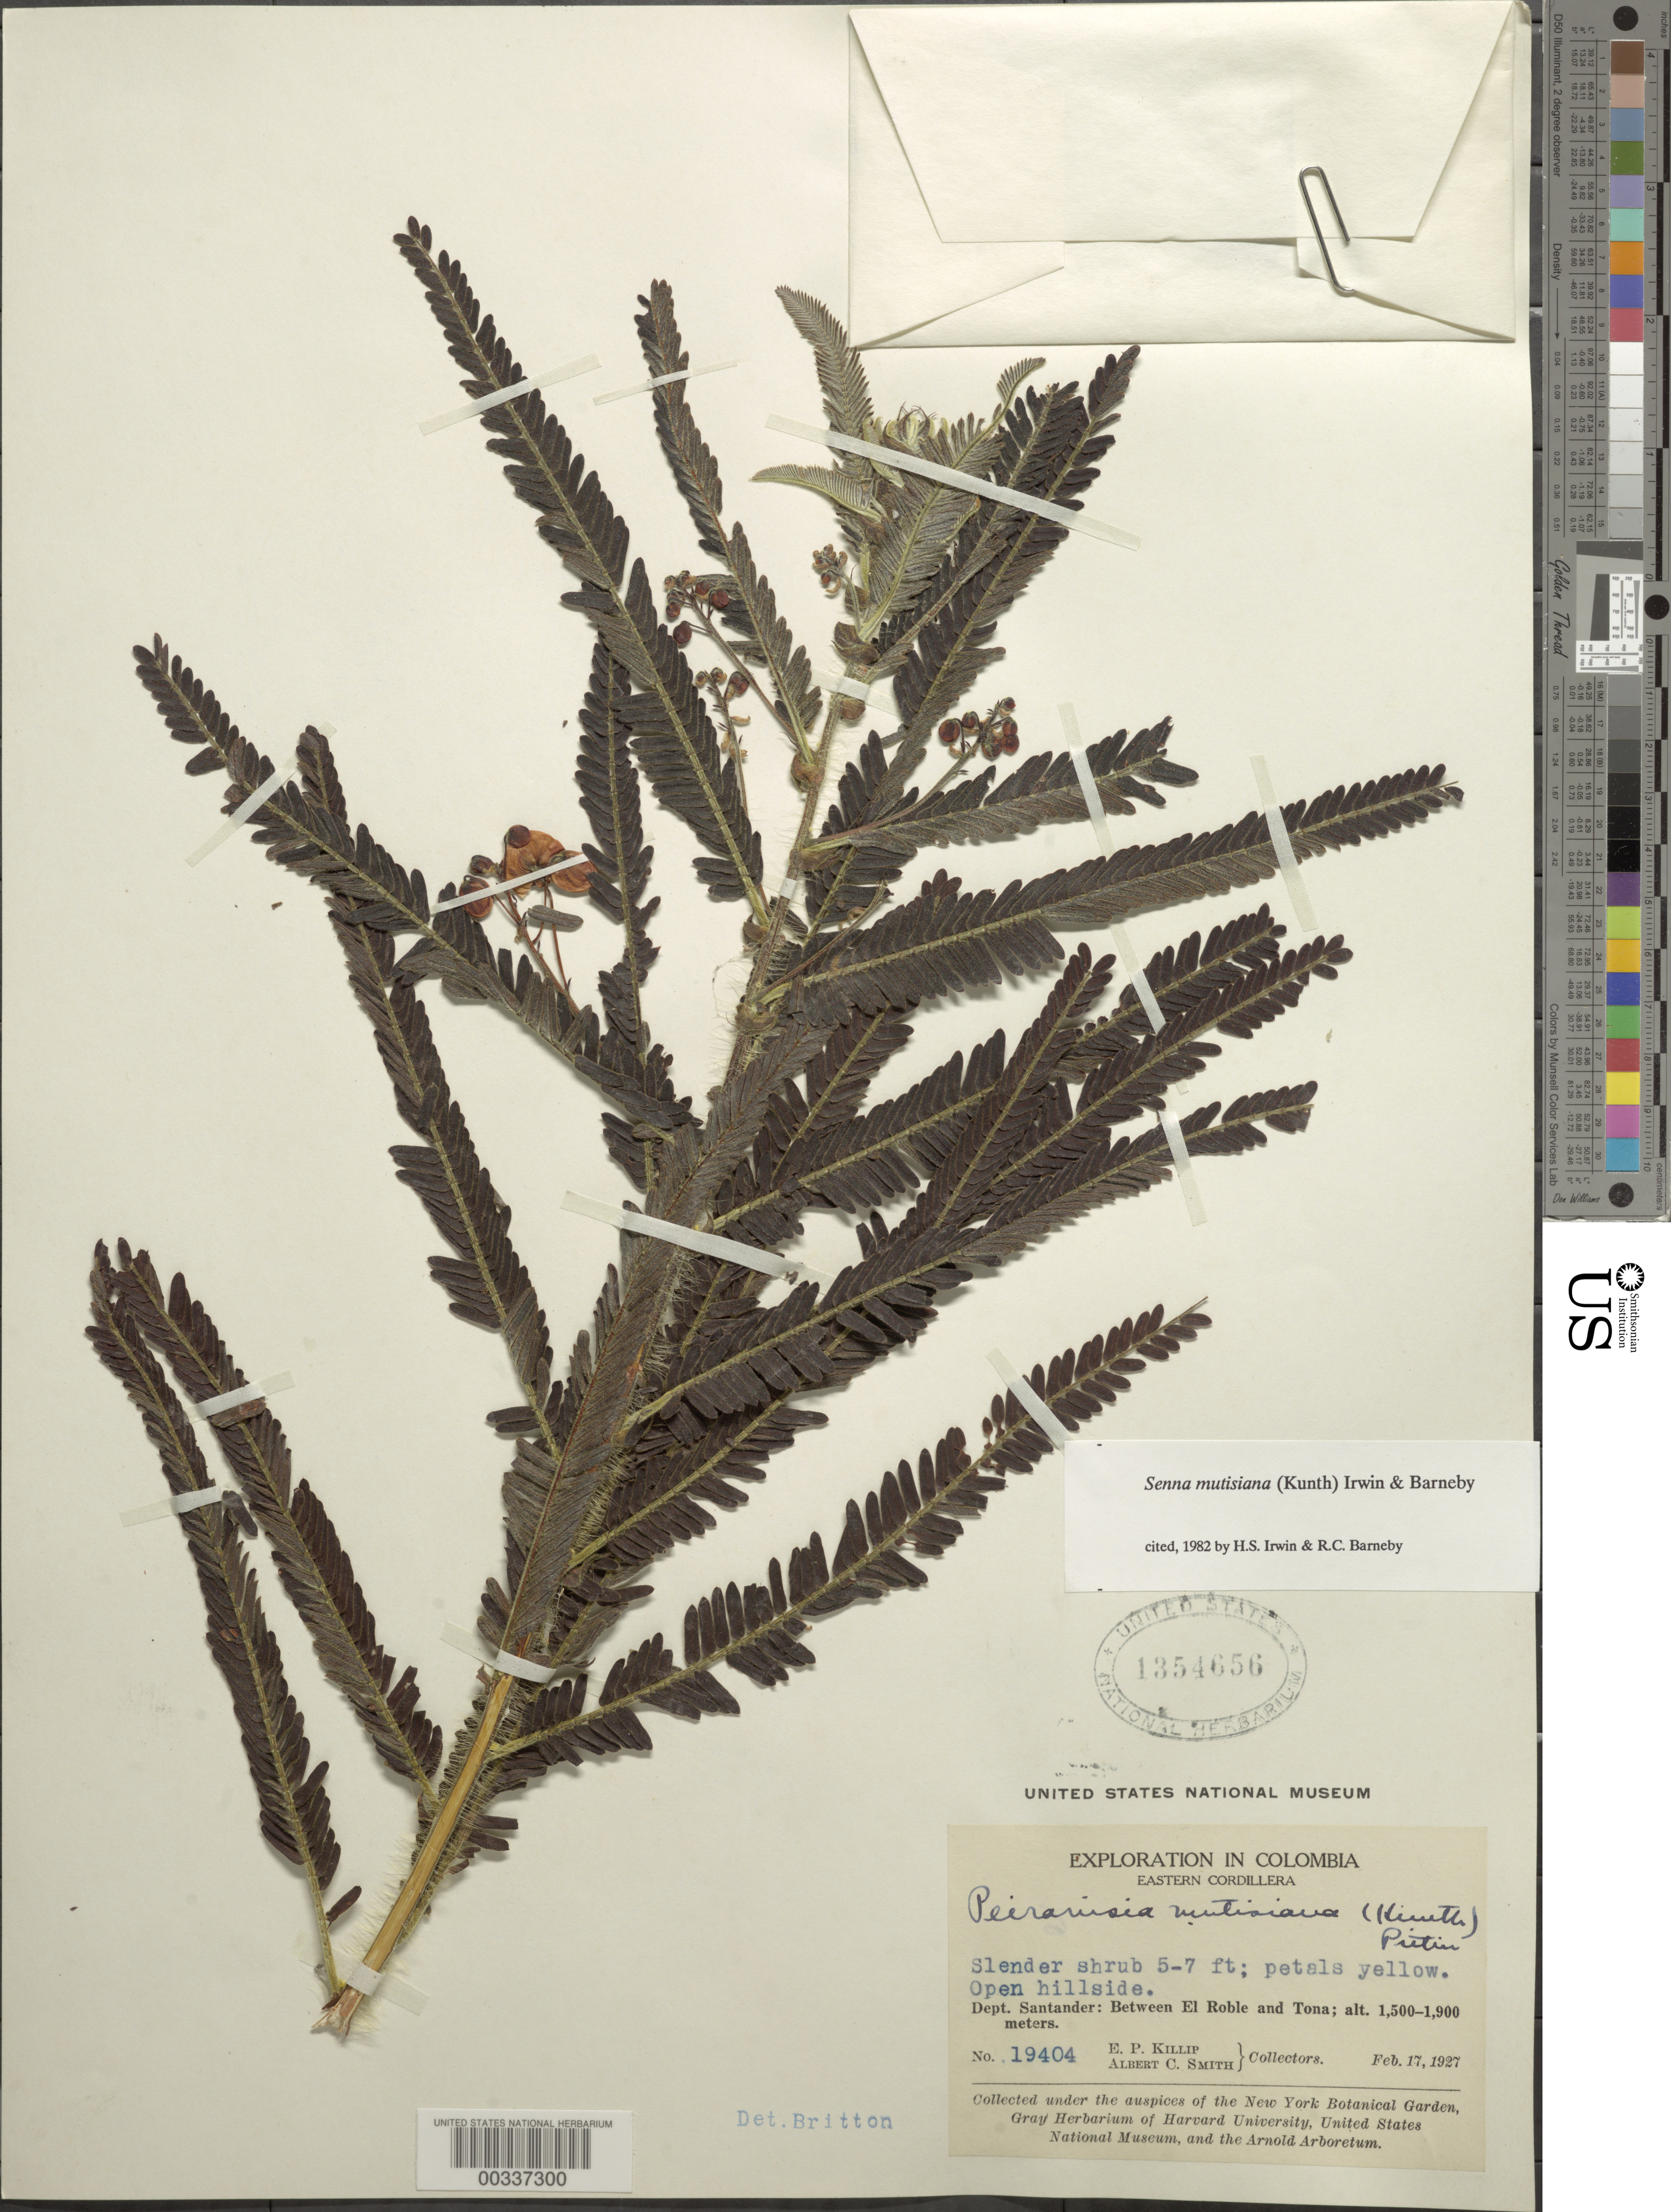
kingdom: Plantae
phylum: Tracheophyta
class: Magnoliopsida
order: Fabales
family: Fabaceae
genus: Senna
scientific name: Senna mutisiana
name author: (Kunth) H.S. Irwin & Barneby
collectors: E. P. Killip & A. C. Smith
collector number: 19404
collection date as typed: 17 Feb 1927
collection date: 1927-02-17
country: Colombia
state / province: Norte de Santander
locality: Between el Roble and Tona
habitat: Open hillside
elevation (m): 1500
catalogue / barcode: US 1354656